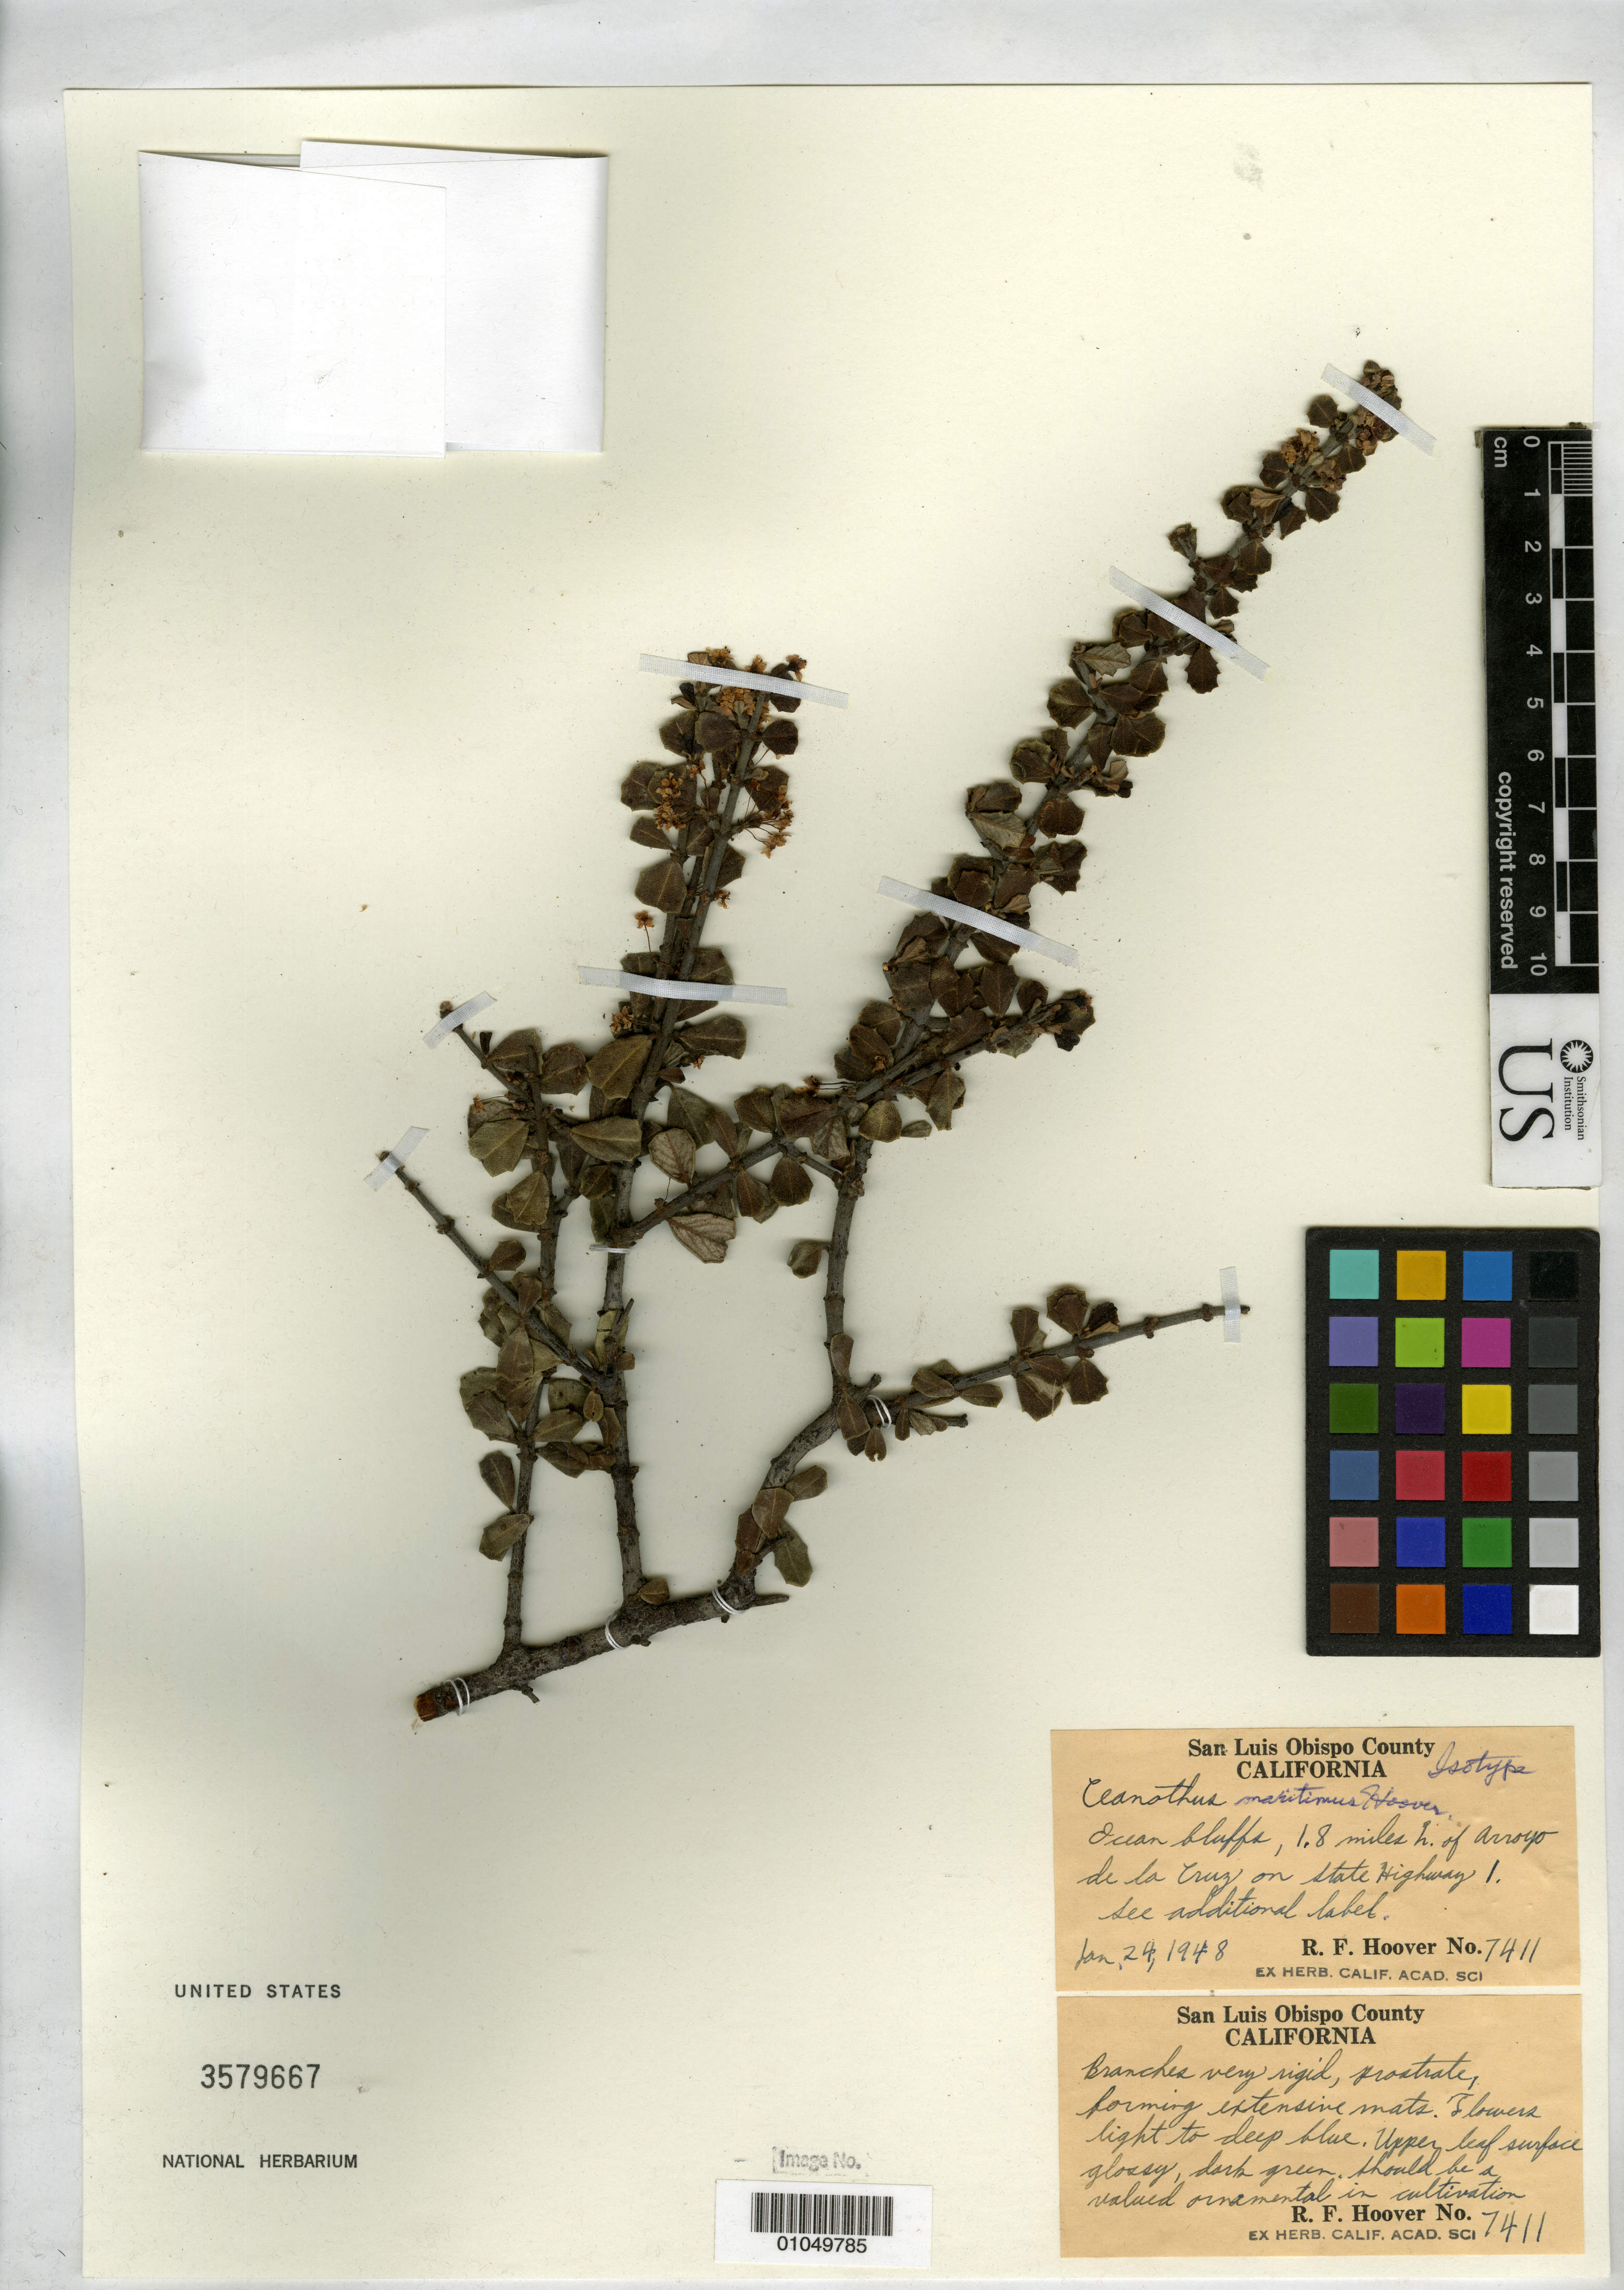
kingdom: Plantae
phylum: Tracheophyta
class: Magnoliopsida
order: Rosales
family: Rhamnaceae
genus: Ceanothus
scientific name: Ceanothus maritimus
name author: Hoover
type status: Isotype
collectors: R. F. Hoover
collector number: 7411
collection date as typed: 24 Jan 1948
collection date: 1948-01-24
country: United States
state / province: California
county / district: San Luis Obispo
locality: Ocean bluffs, 1.8 miles N of Arroyo de la Cruz on State Highway 1.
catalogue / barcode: US 3579667